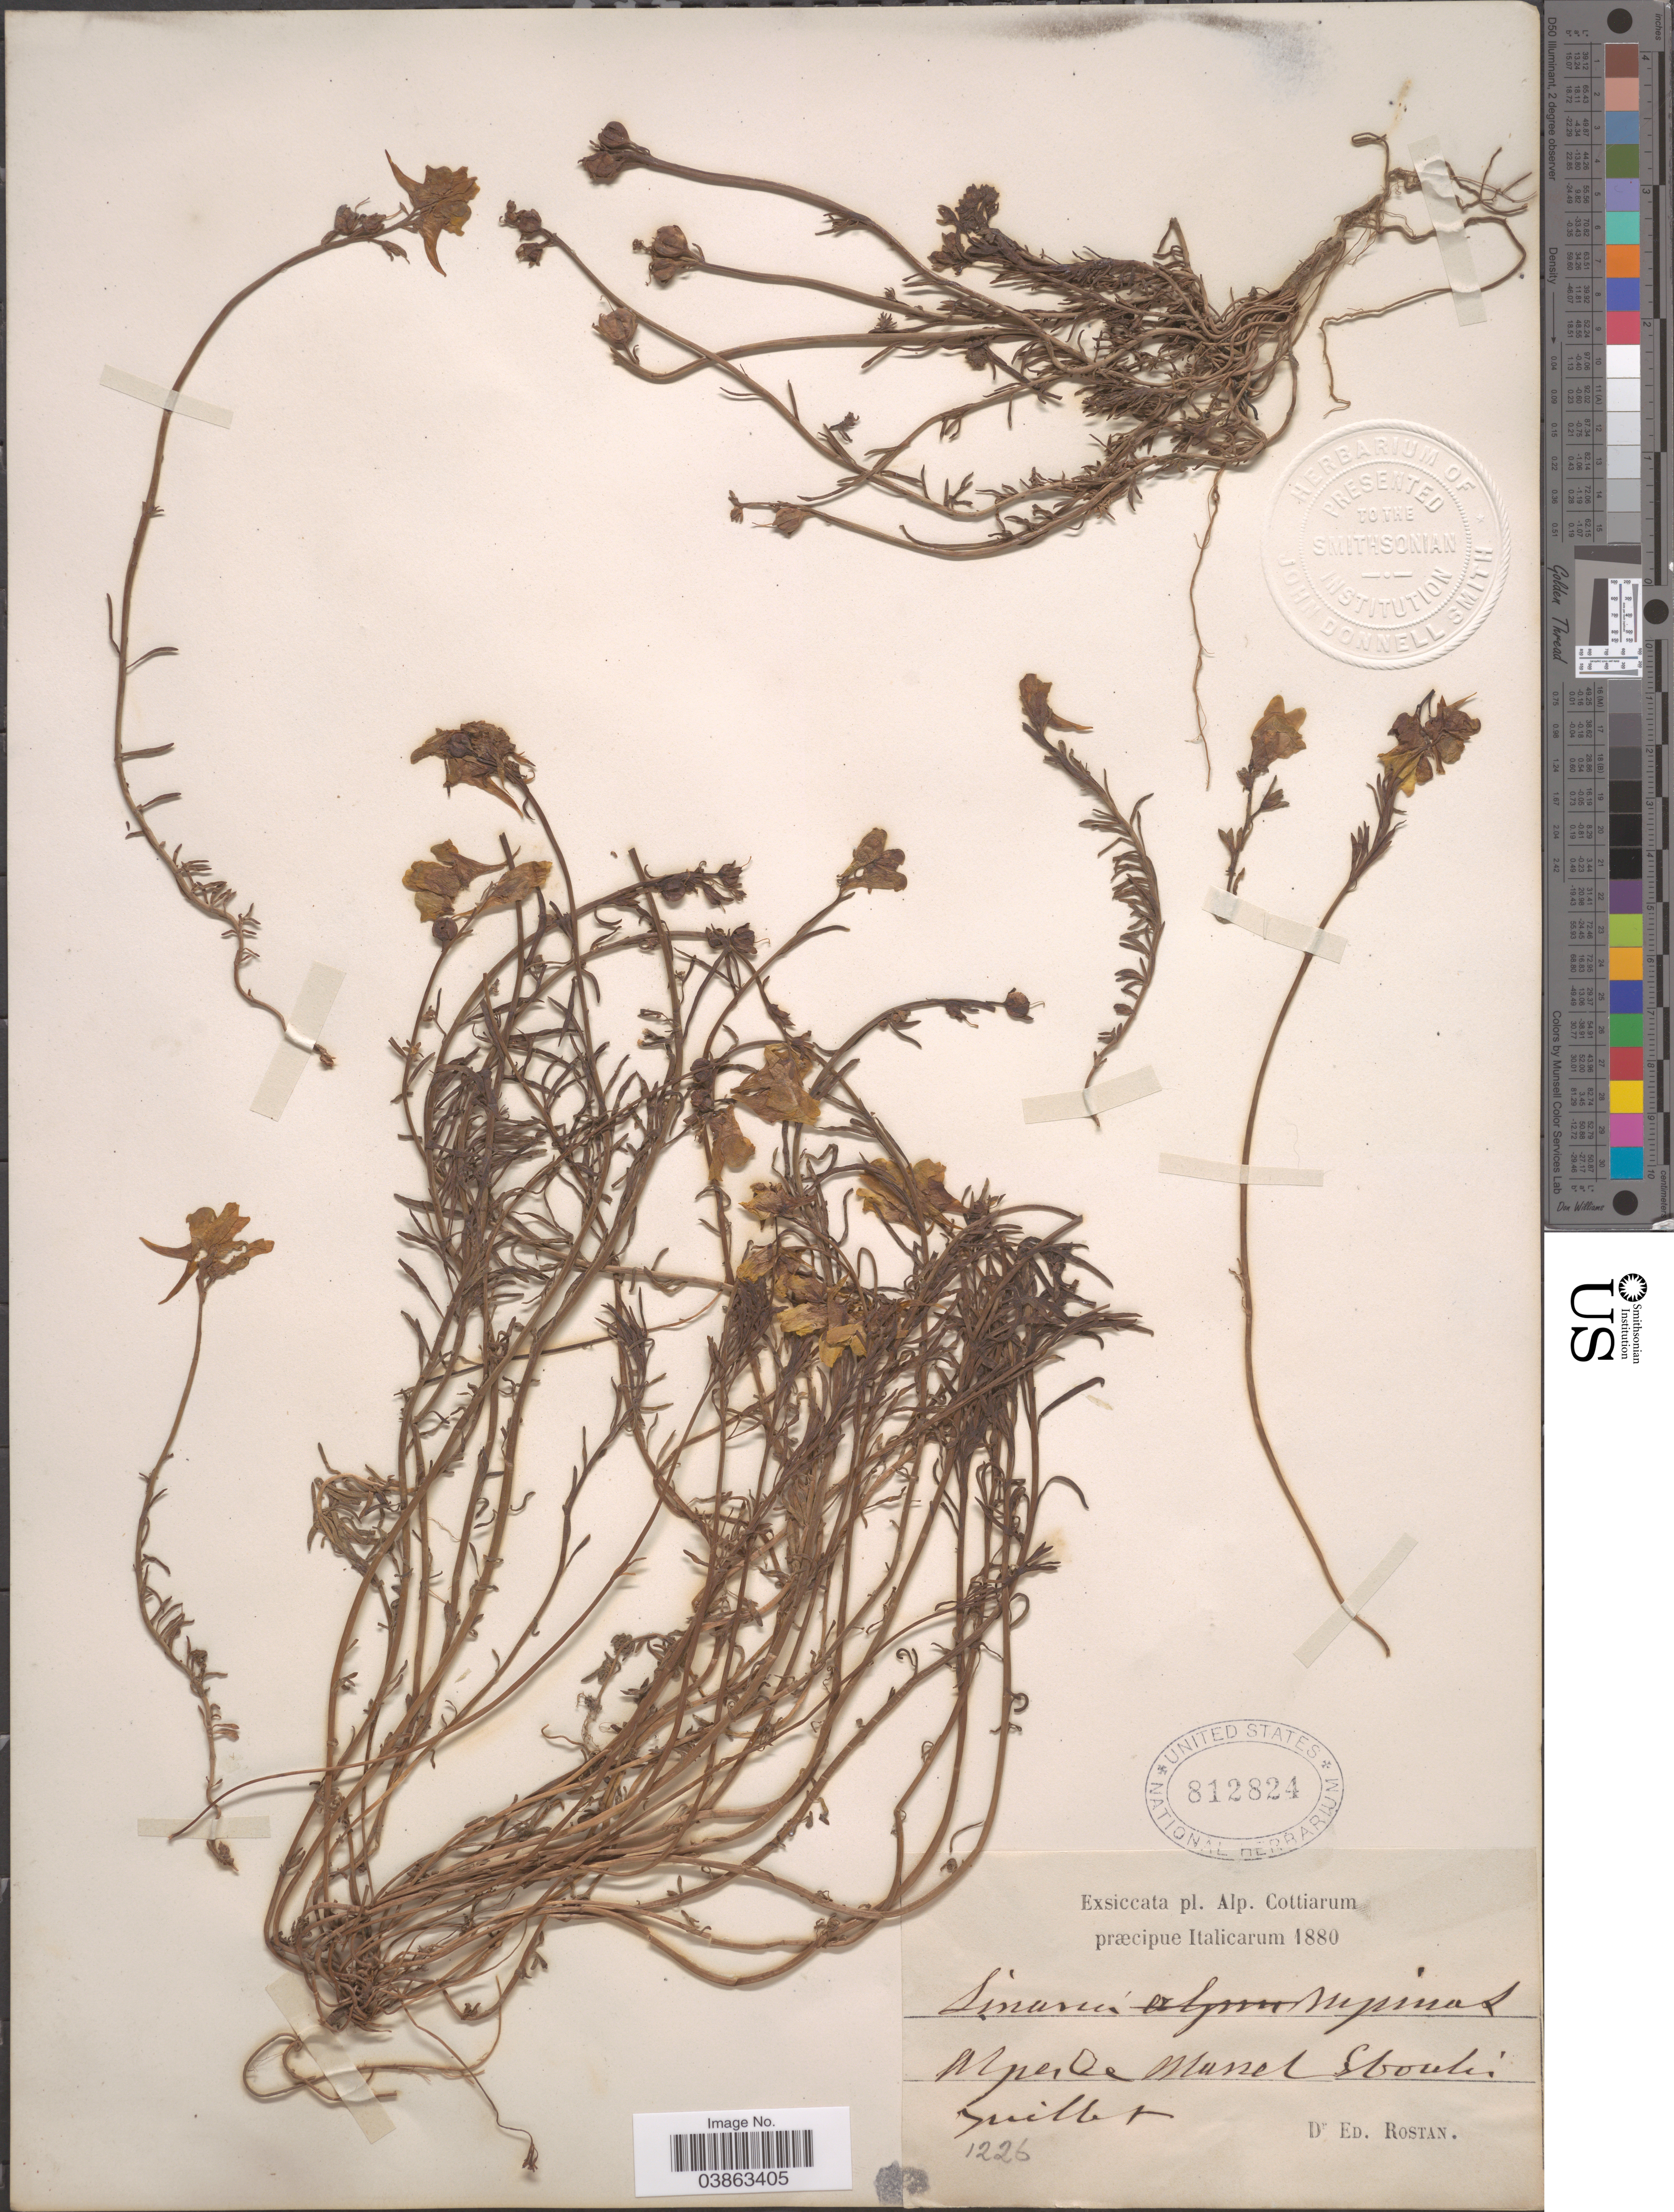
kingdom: Plantae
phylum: Tracheophyta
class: Magnoliopsida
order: Lamiales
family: Plantaginaceae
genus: Linaria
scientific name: Linaria supina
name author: (L.) Chaz.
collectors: E. Rostan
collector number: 1226?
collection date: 1880-07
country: Italy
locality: Alp. Cottiarum praecipue Italicarum. Mperle Mussel Sboulis. [interpreted]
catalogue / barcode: US 812824